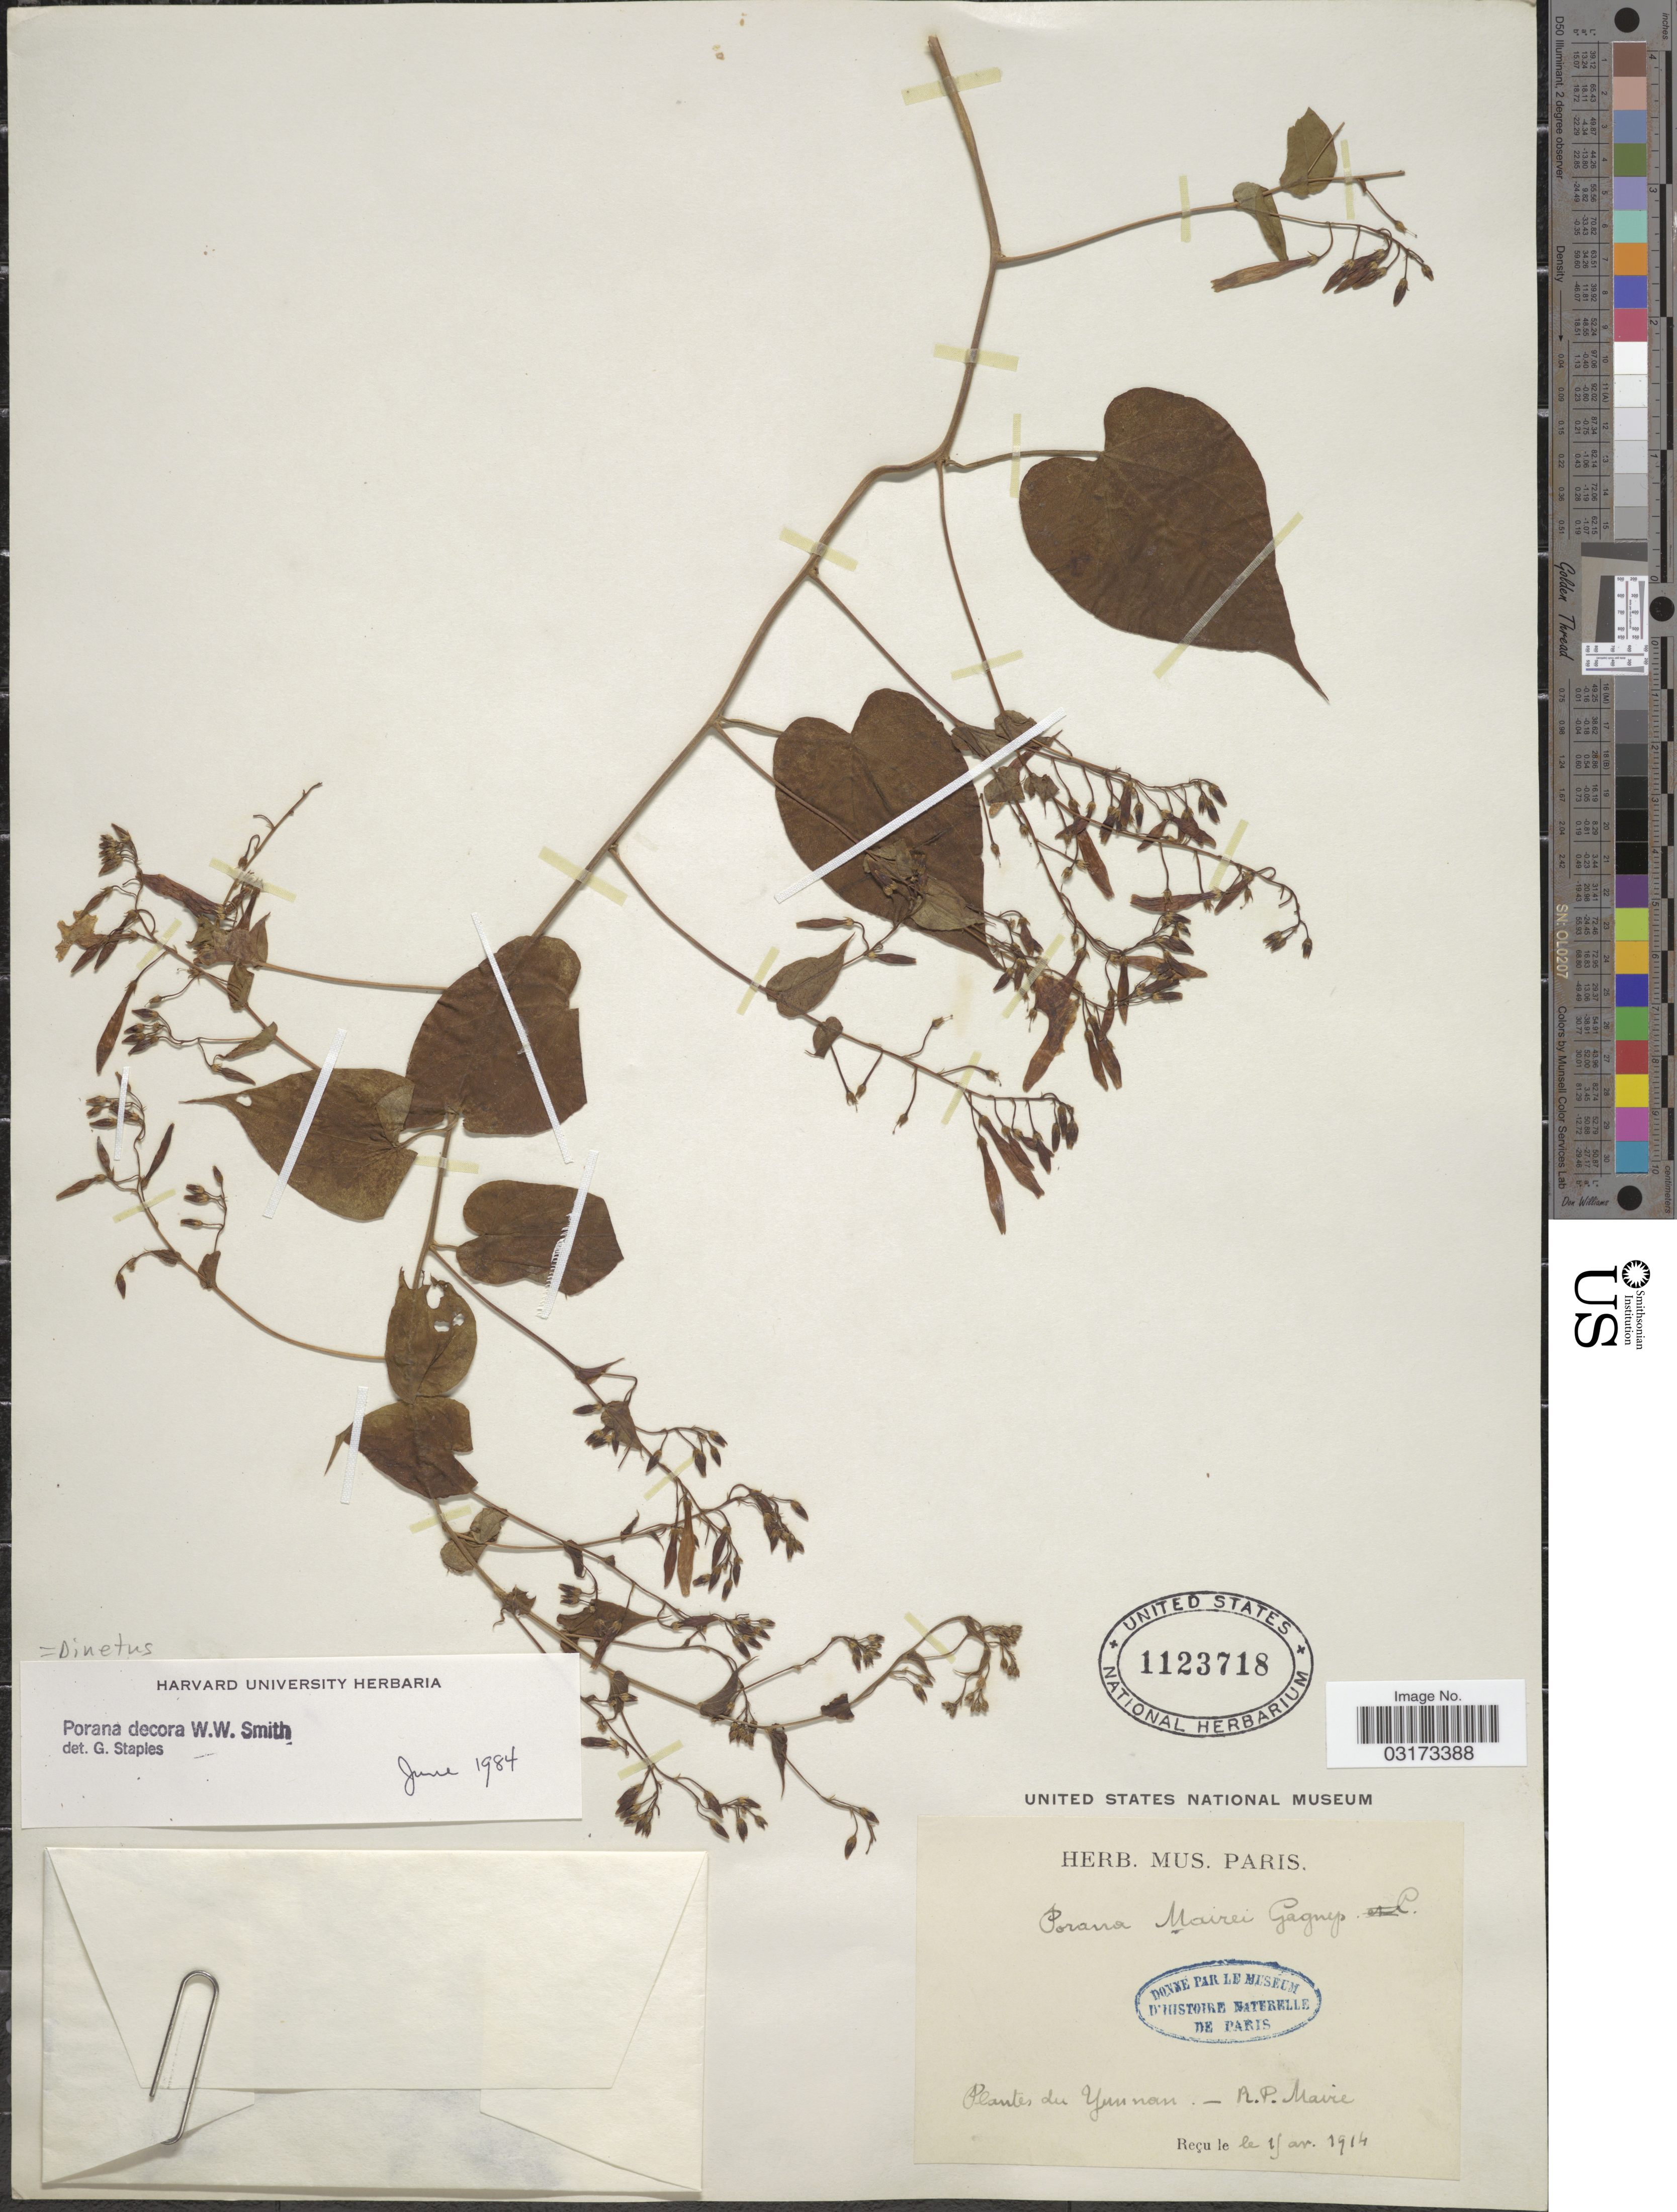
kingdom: Plantae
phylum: Tracheophyta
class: Magnoliopsida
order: Solanales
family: Convolvulaceae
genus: Dinetus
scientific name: Dinetus decorus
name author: (W.W. Sm.) Staples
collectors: R.-P. Maire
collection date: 1914-01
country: China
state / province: Yunnan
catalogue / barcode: US 1123718